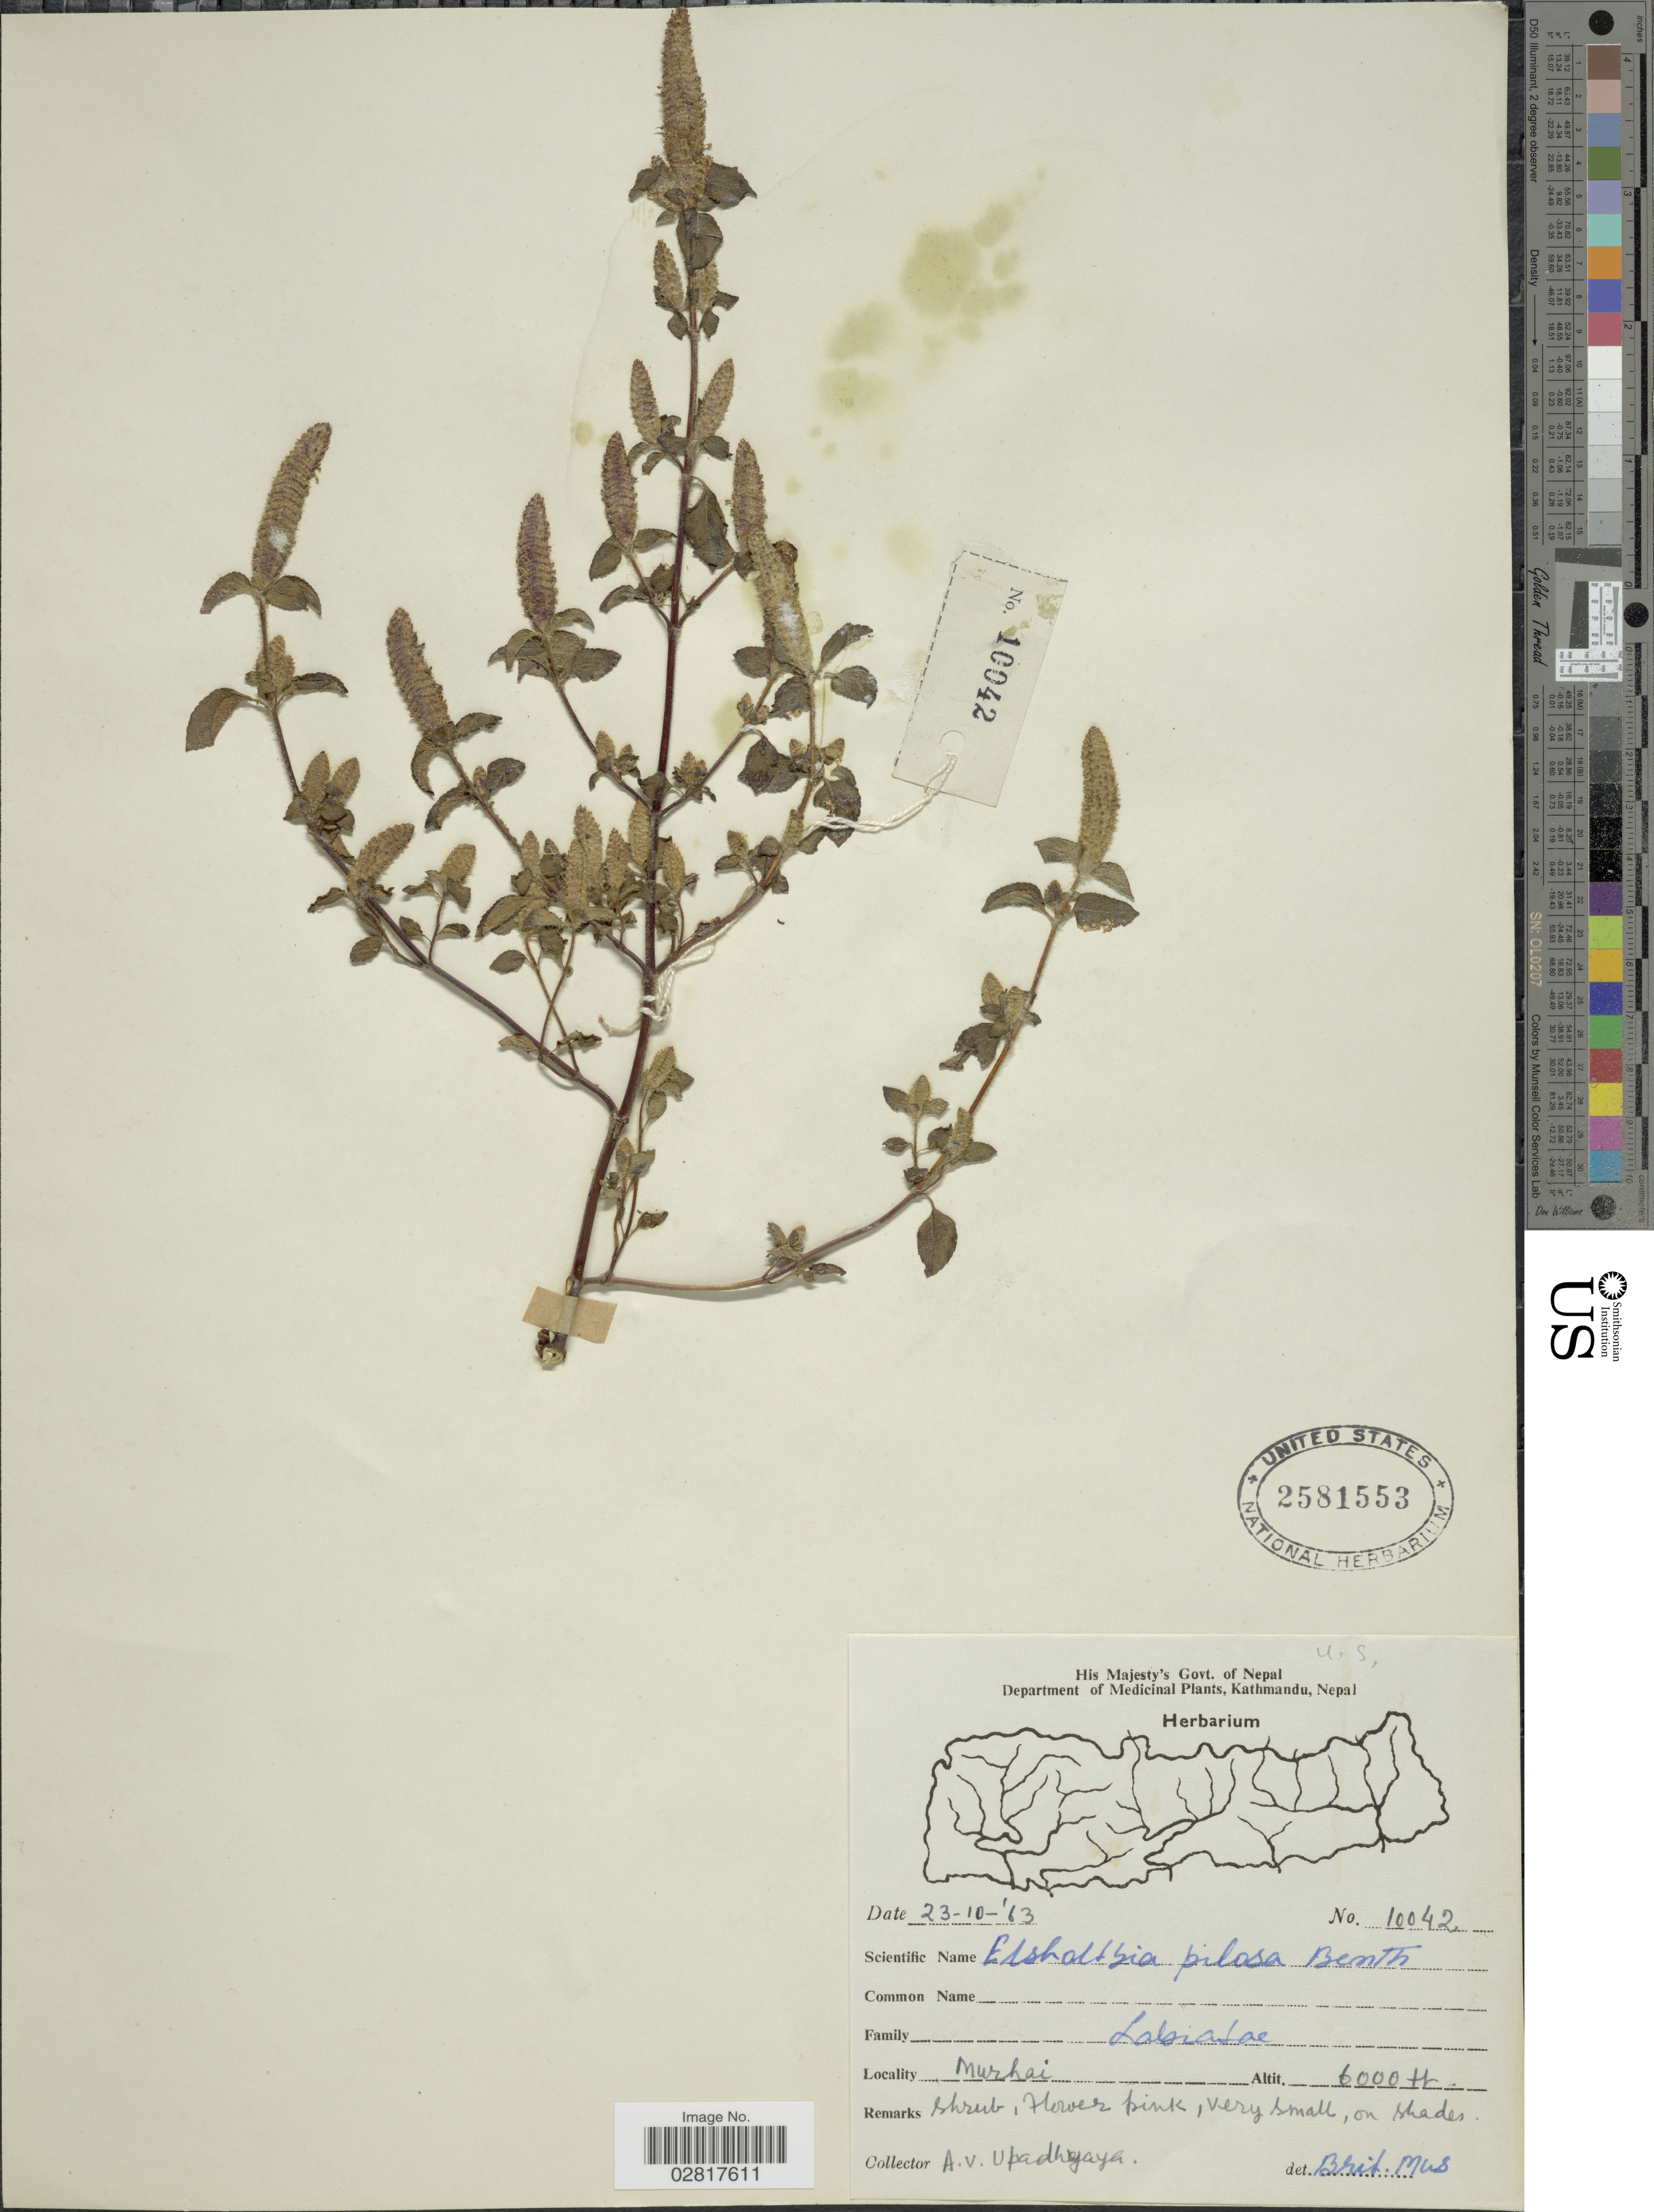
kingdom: Plantae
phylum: Tracheophyta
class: Magnoliopsida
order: Lamiales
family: Lamiaceae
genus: Elsholtzia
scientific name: Elsholtzia pilosa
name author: (Benth.) Benth.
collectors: A. Upadhyaya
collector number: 10042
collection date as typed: Transcribed d/m/y: 23/10/63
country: Nepal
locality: Murhai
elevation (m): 1829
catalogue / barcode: US 2581553